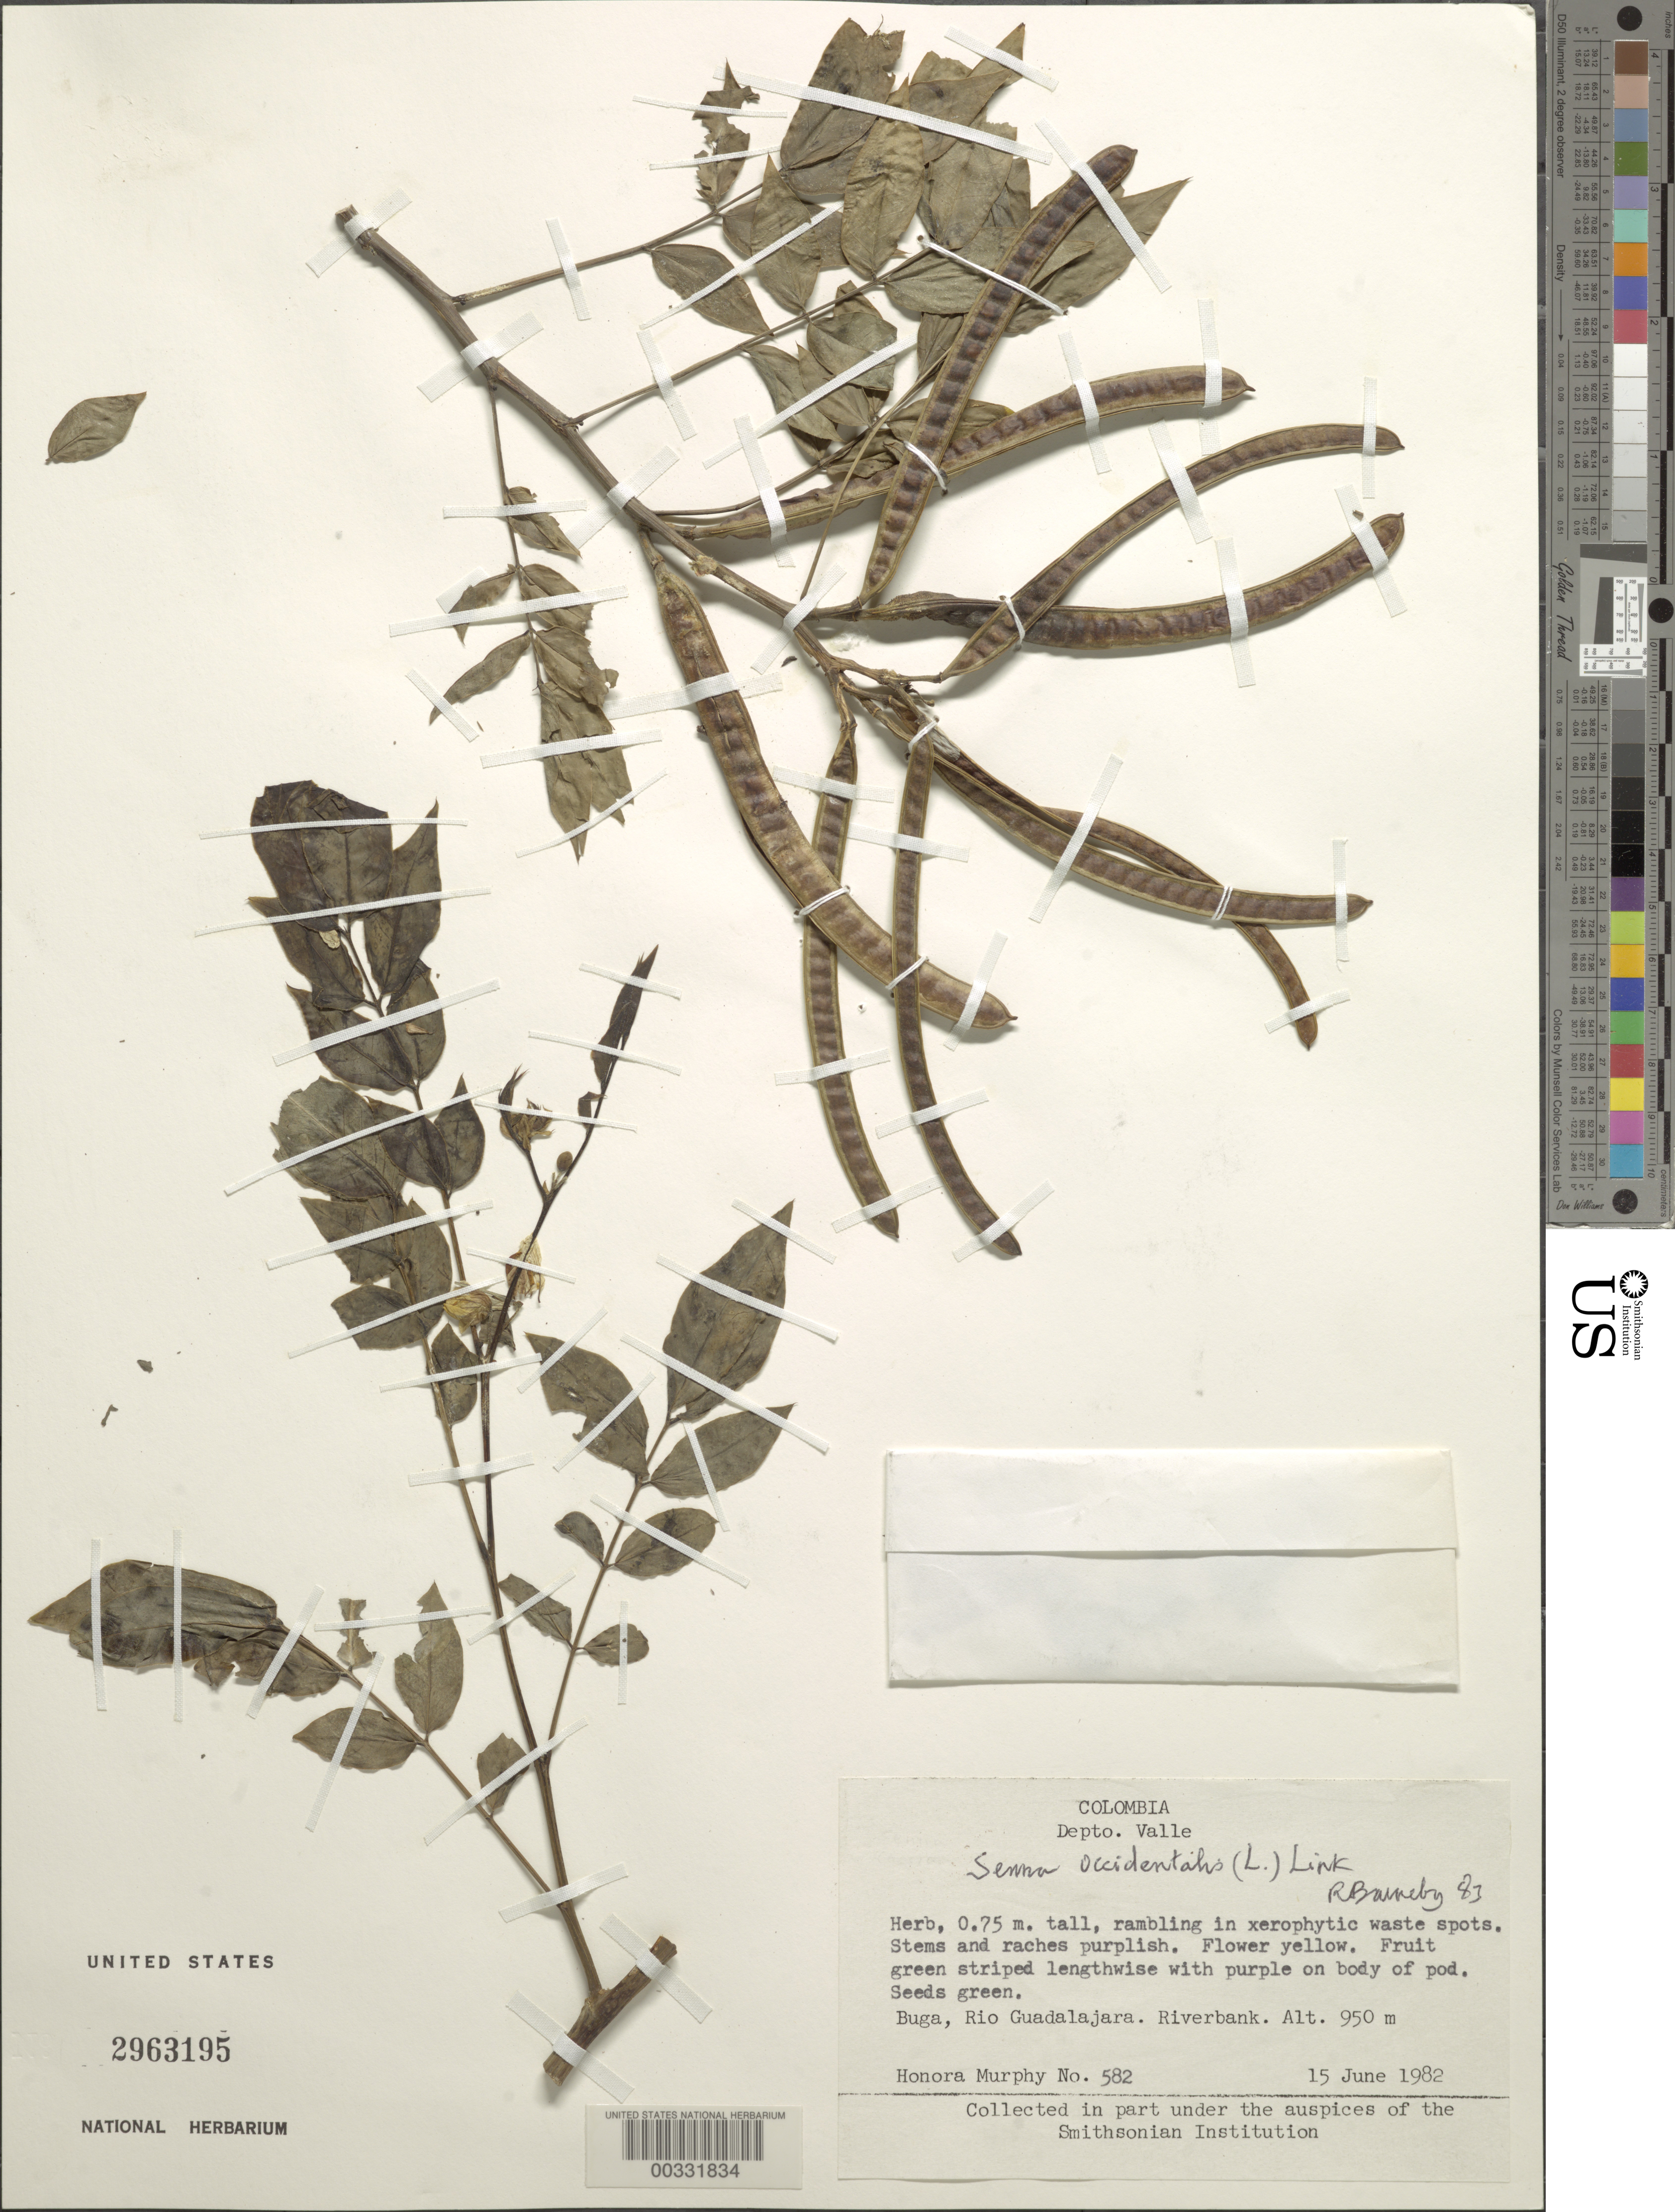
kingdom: Plantae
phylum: Tracheophyta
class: Magnoliopsida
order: Fabales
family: Fabaceae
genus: Senna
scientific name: Senna occidentalis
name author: (L.) Link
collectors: H. Murphy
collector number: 582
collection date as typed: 15 Jun 1982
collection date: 1982-06-15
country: Colombia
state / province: Valle del Cauca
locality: Buga, Rio Guada Lajara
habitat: Riverbank; xerophytic waste spots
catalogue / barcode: US 2963195